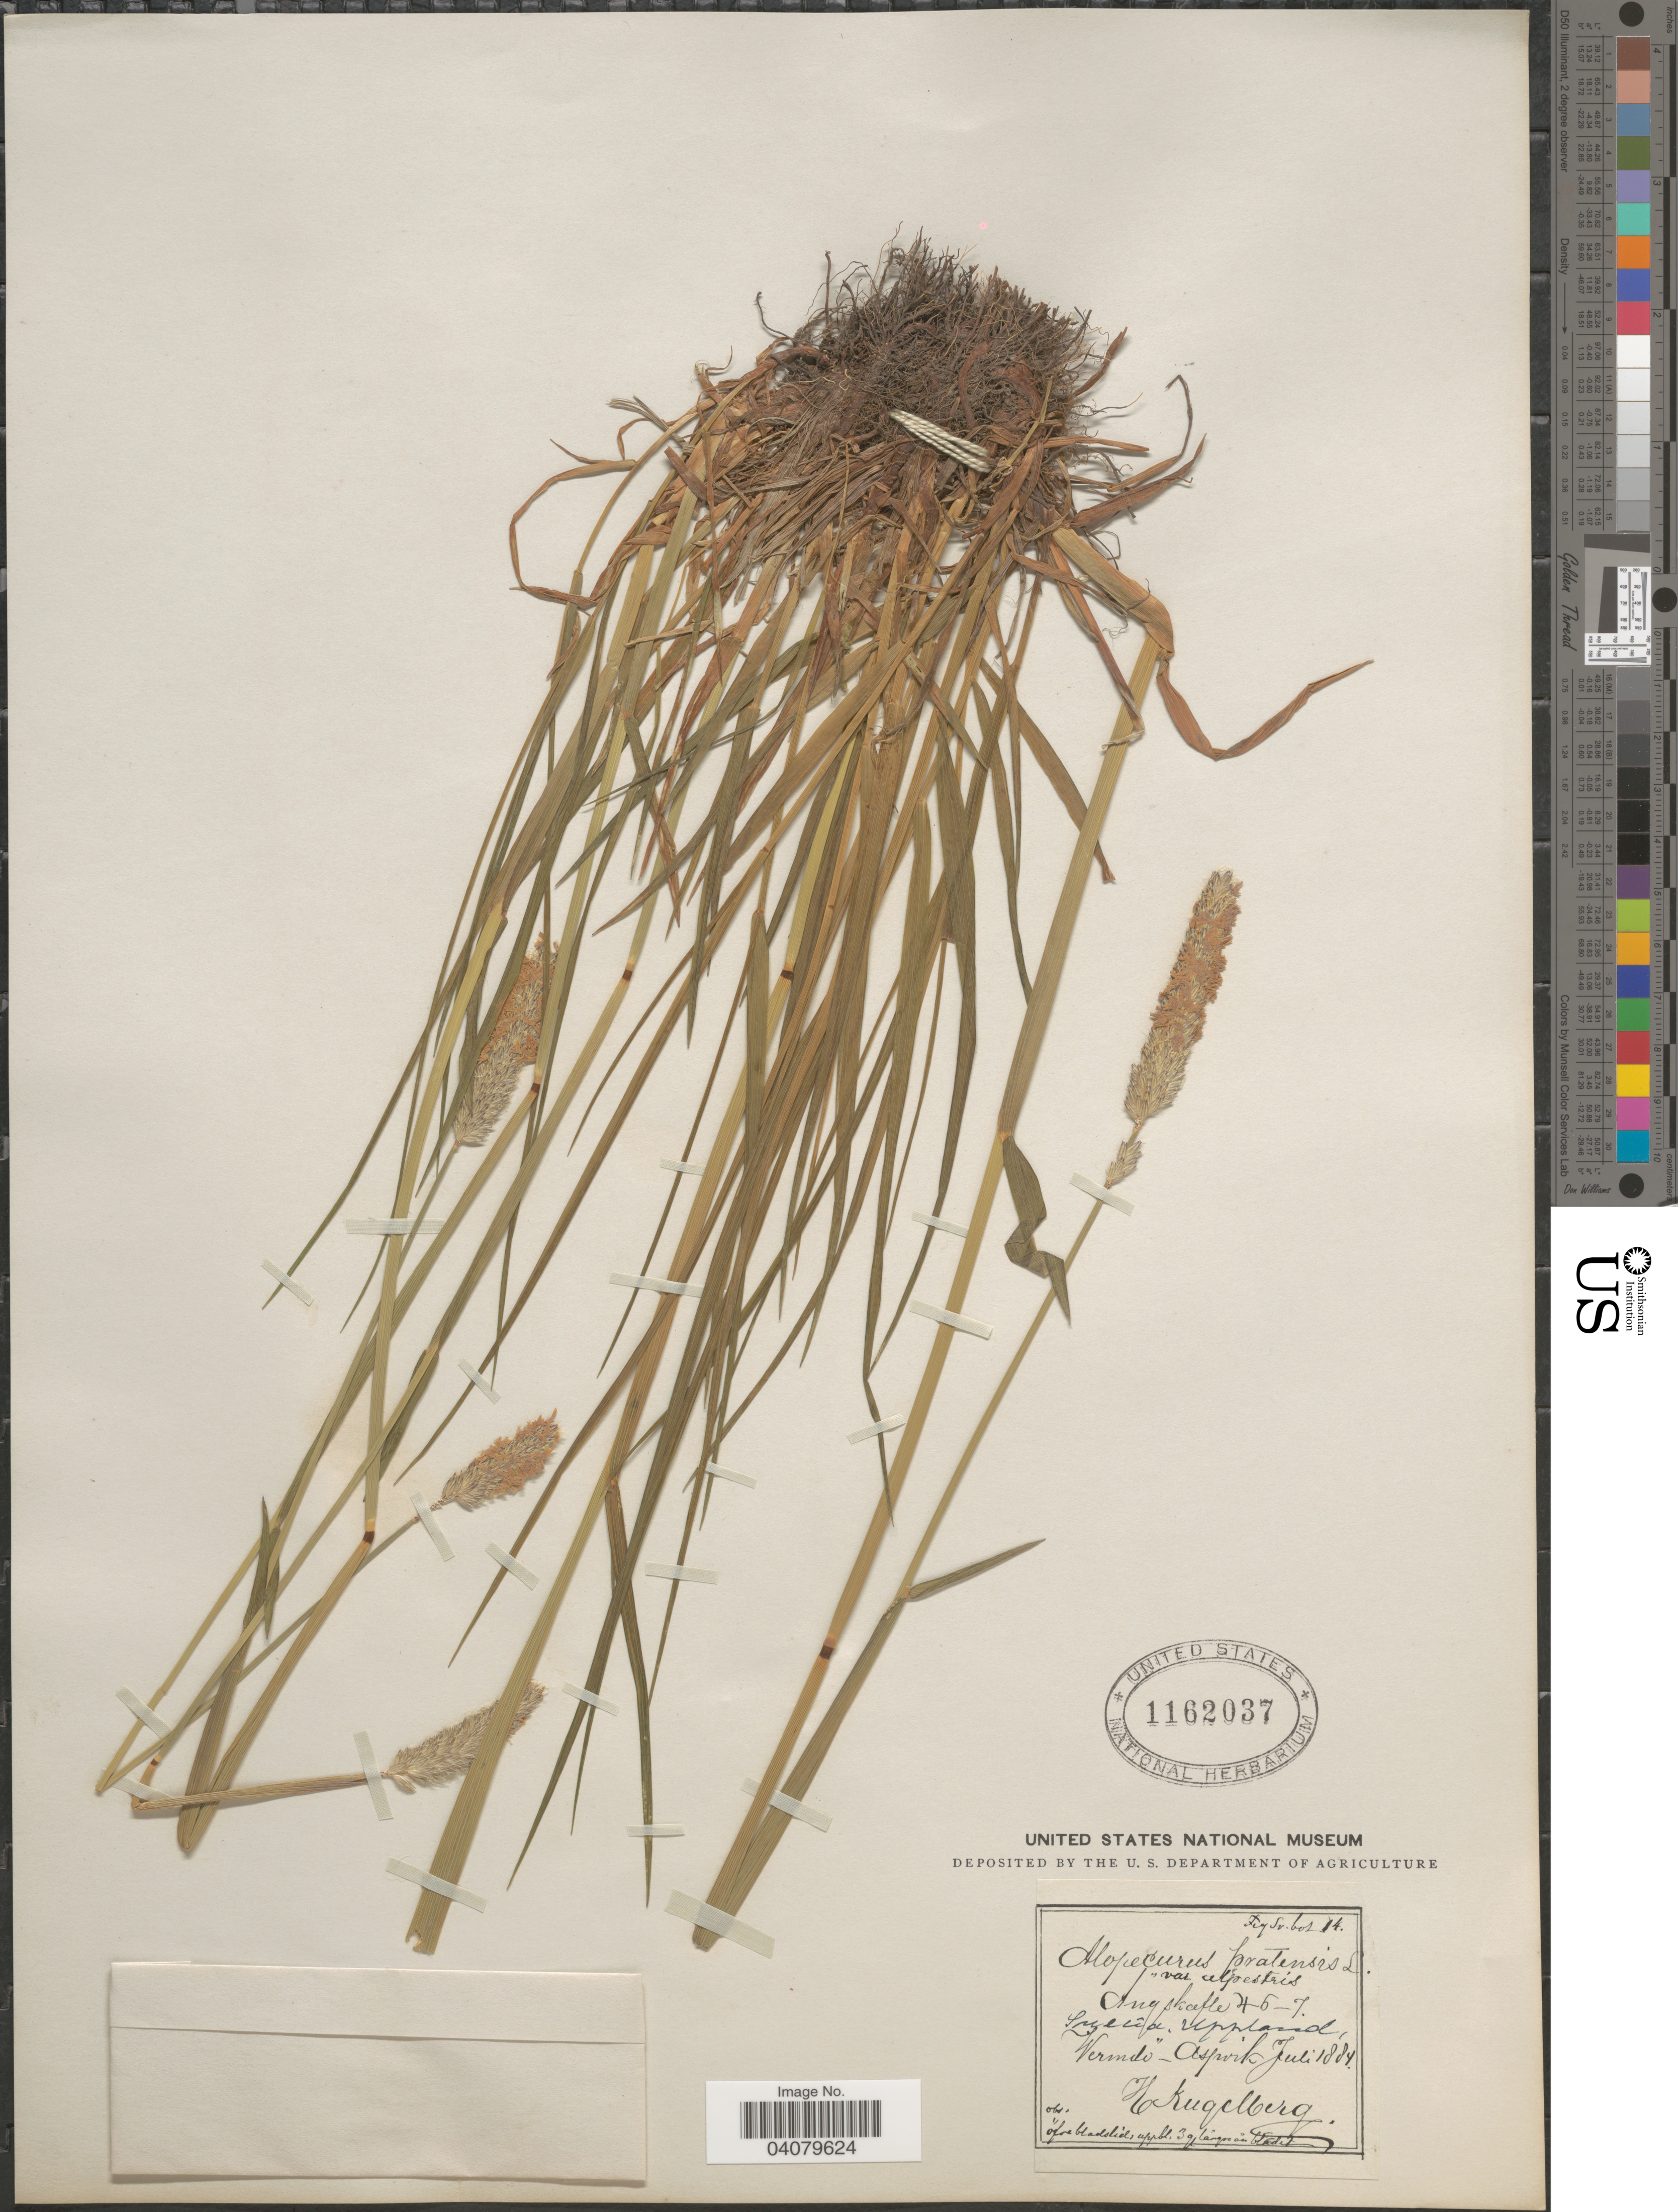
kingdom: Plantae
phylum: Tracheophyta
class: Liliopsida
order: Poales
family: Poaceae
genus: Alopecurus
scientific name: Alopecurus pratensis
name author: L.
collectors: H. Kugelberg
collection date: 1884-07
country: Sweden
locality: Suecia. Uppland, Vermdö- Aspvik.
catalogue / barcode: US 1162037